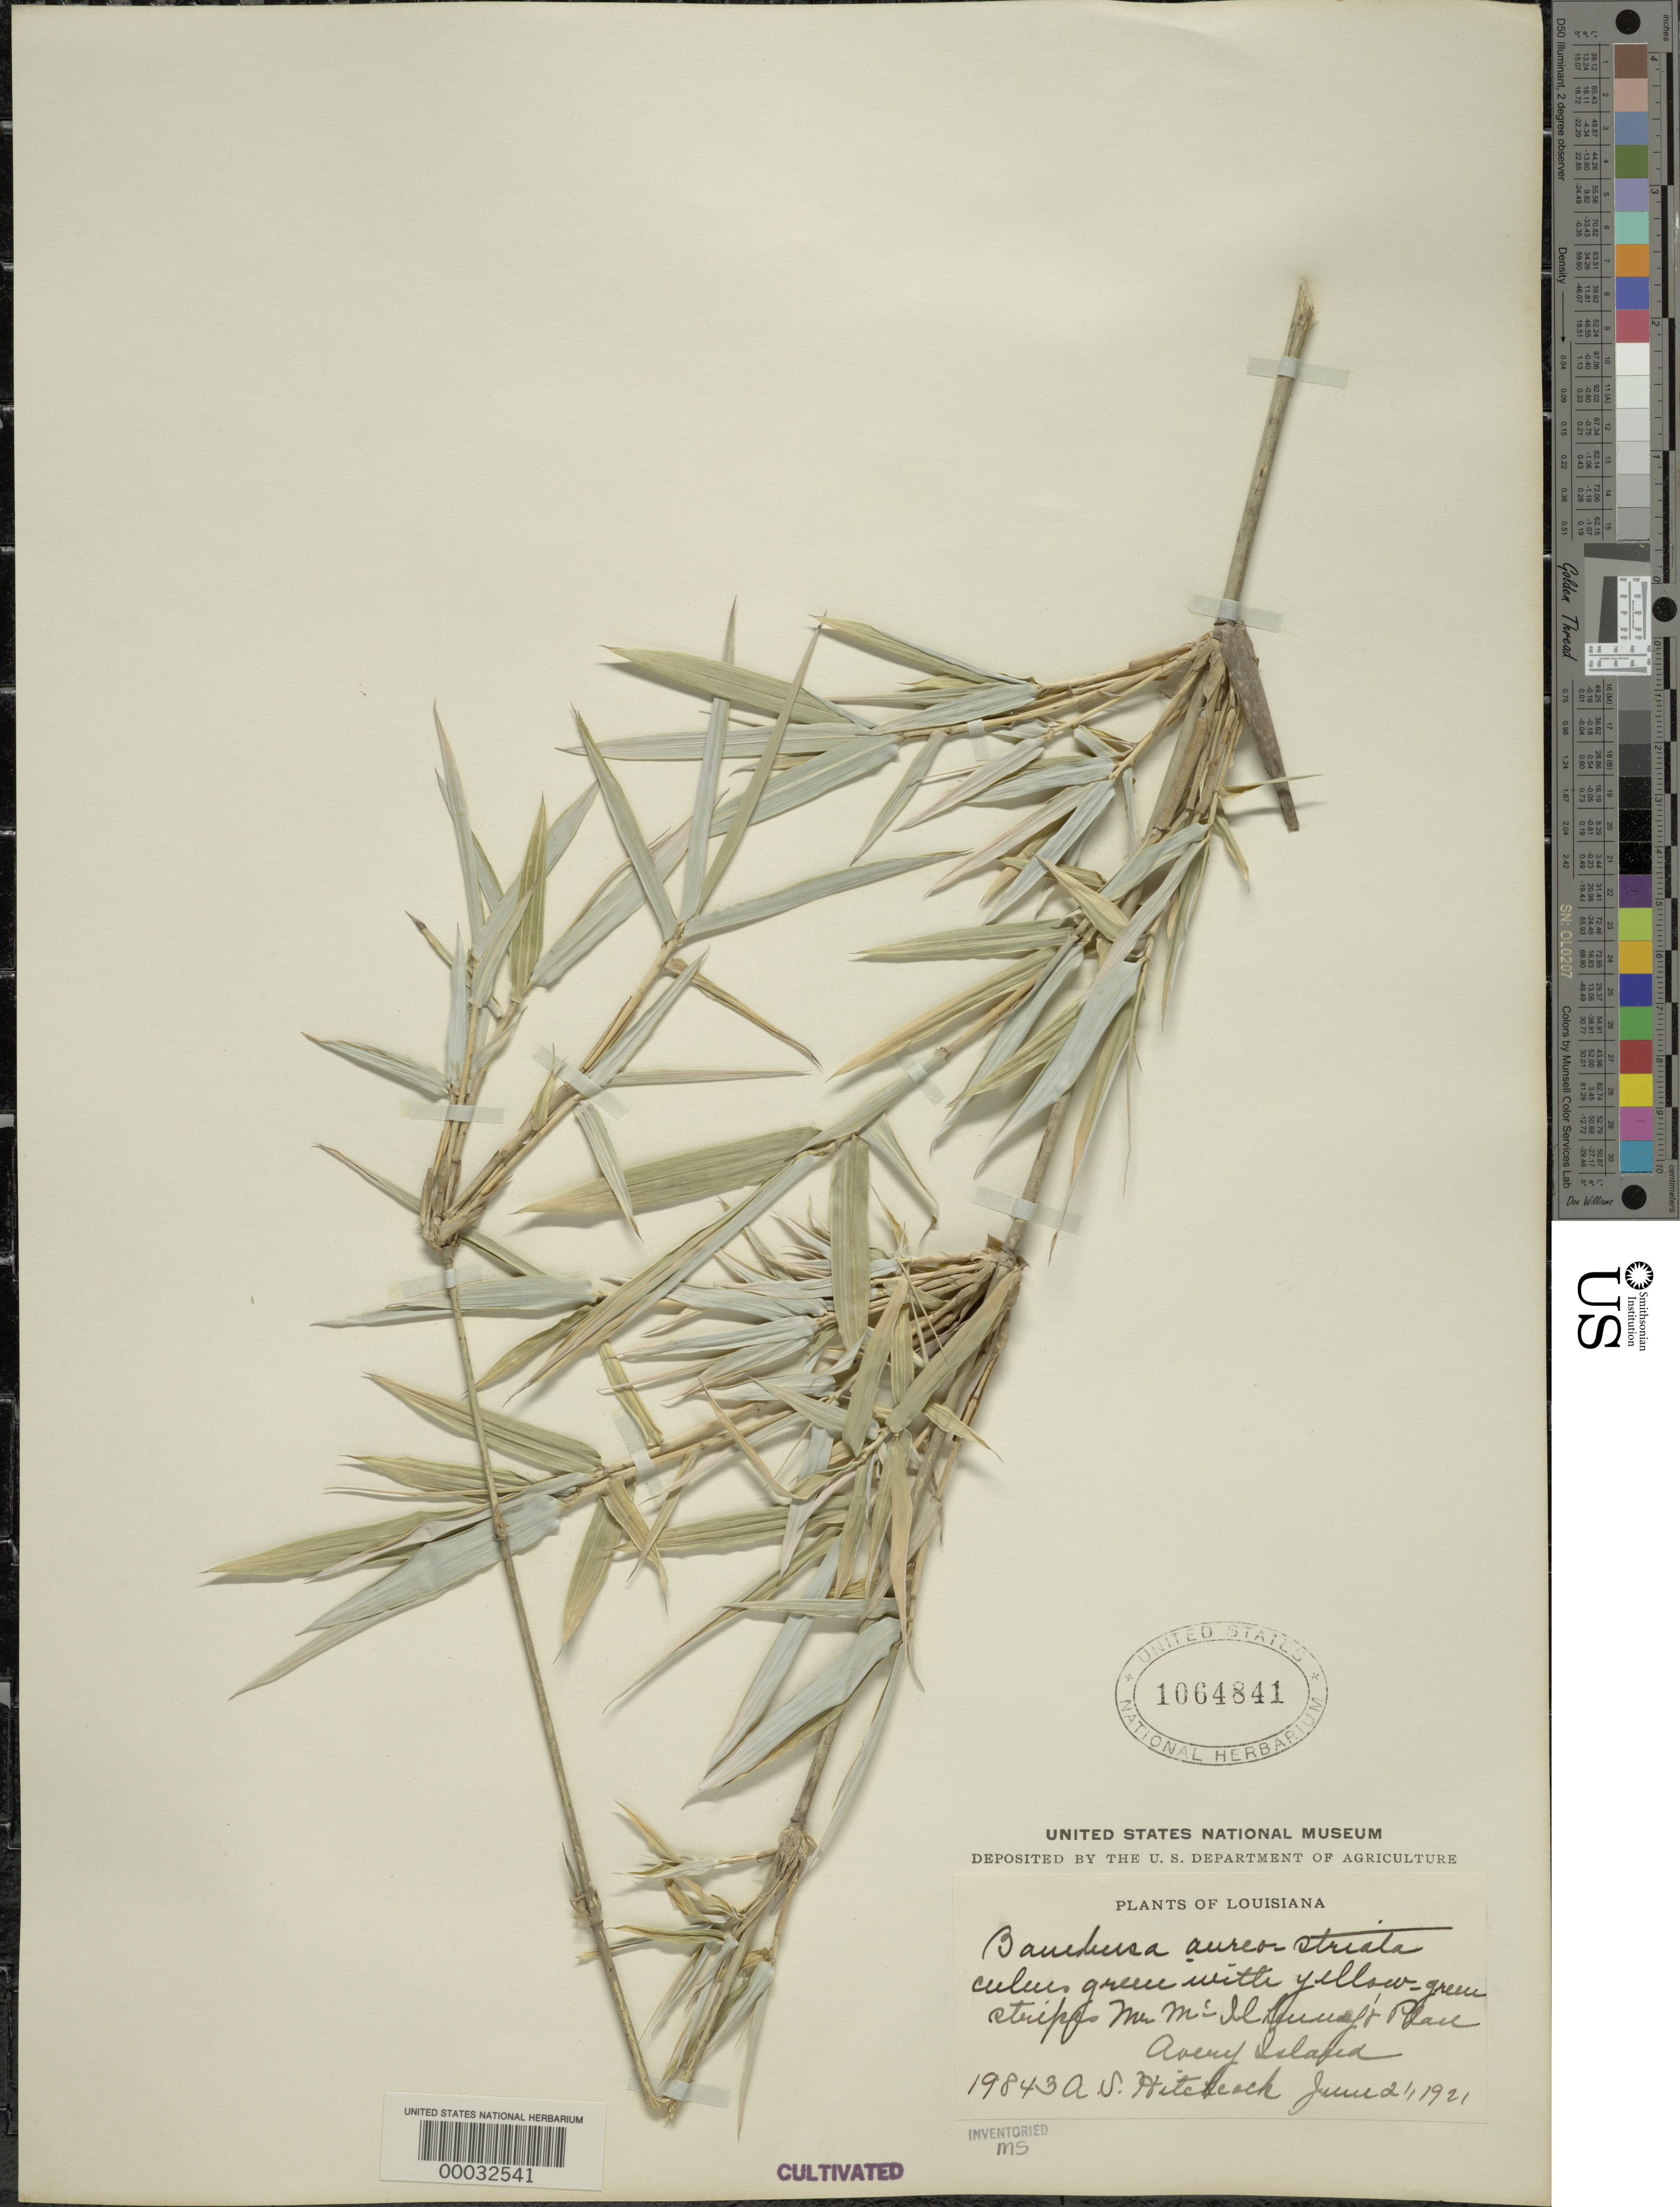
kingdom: Plantae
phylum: Tracheophyta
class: Liliopsida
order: Poales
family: Poaceae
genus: Bambusa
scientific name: Bambusa multiplex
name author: (Lour.) Raeusch. ex Schult. & Schult. f.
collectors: A. S. Hitchcock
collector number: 19843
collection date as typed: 21 Jun 1921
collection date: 1921-06-21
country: United States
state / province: Louisiana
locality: Avery island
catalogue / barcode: US 1064841